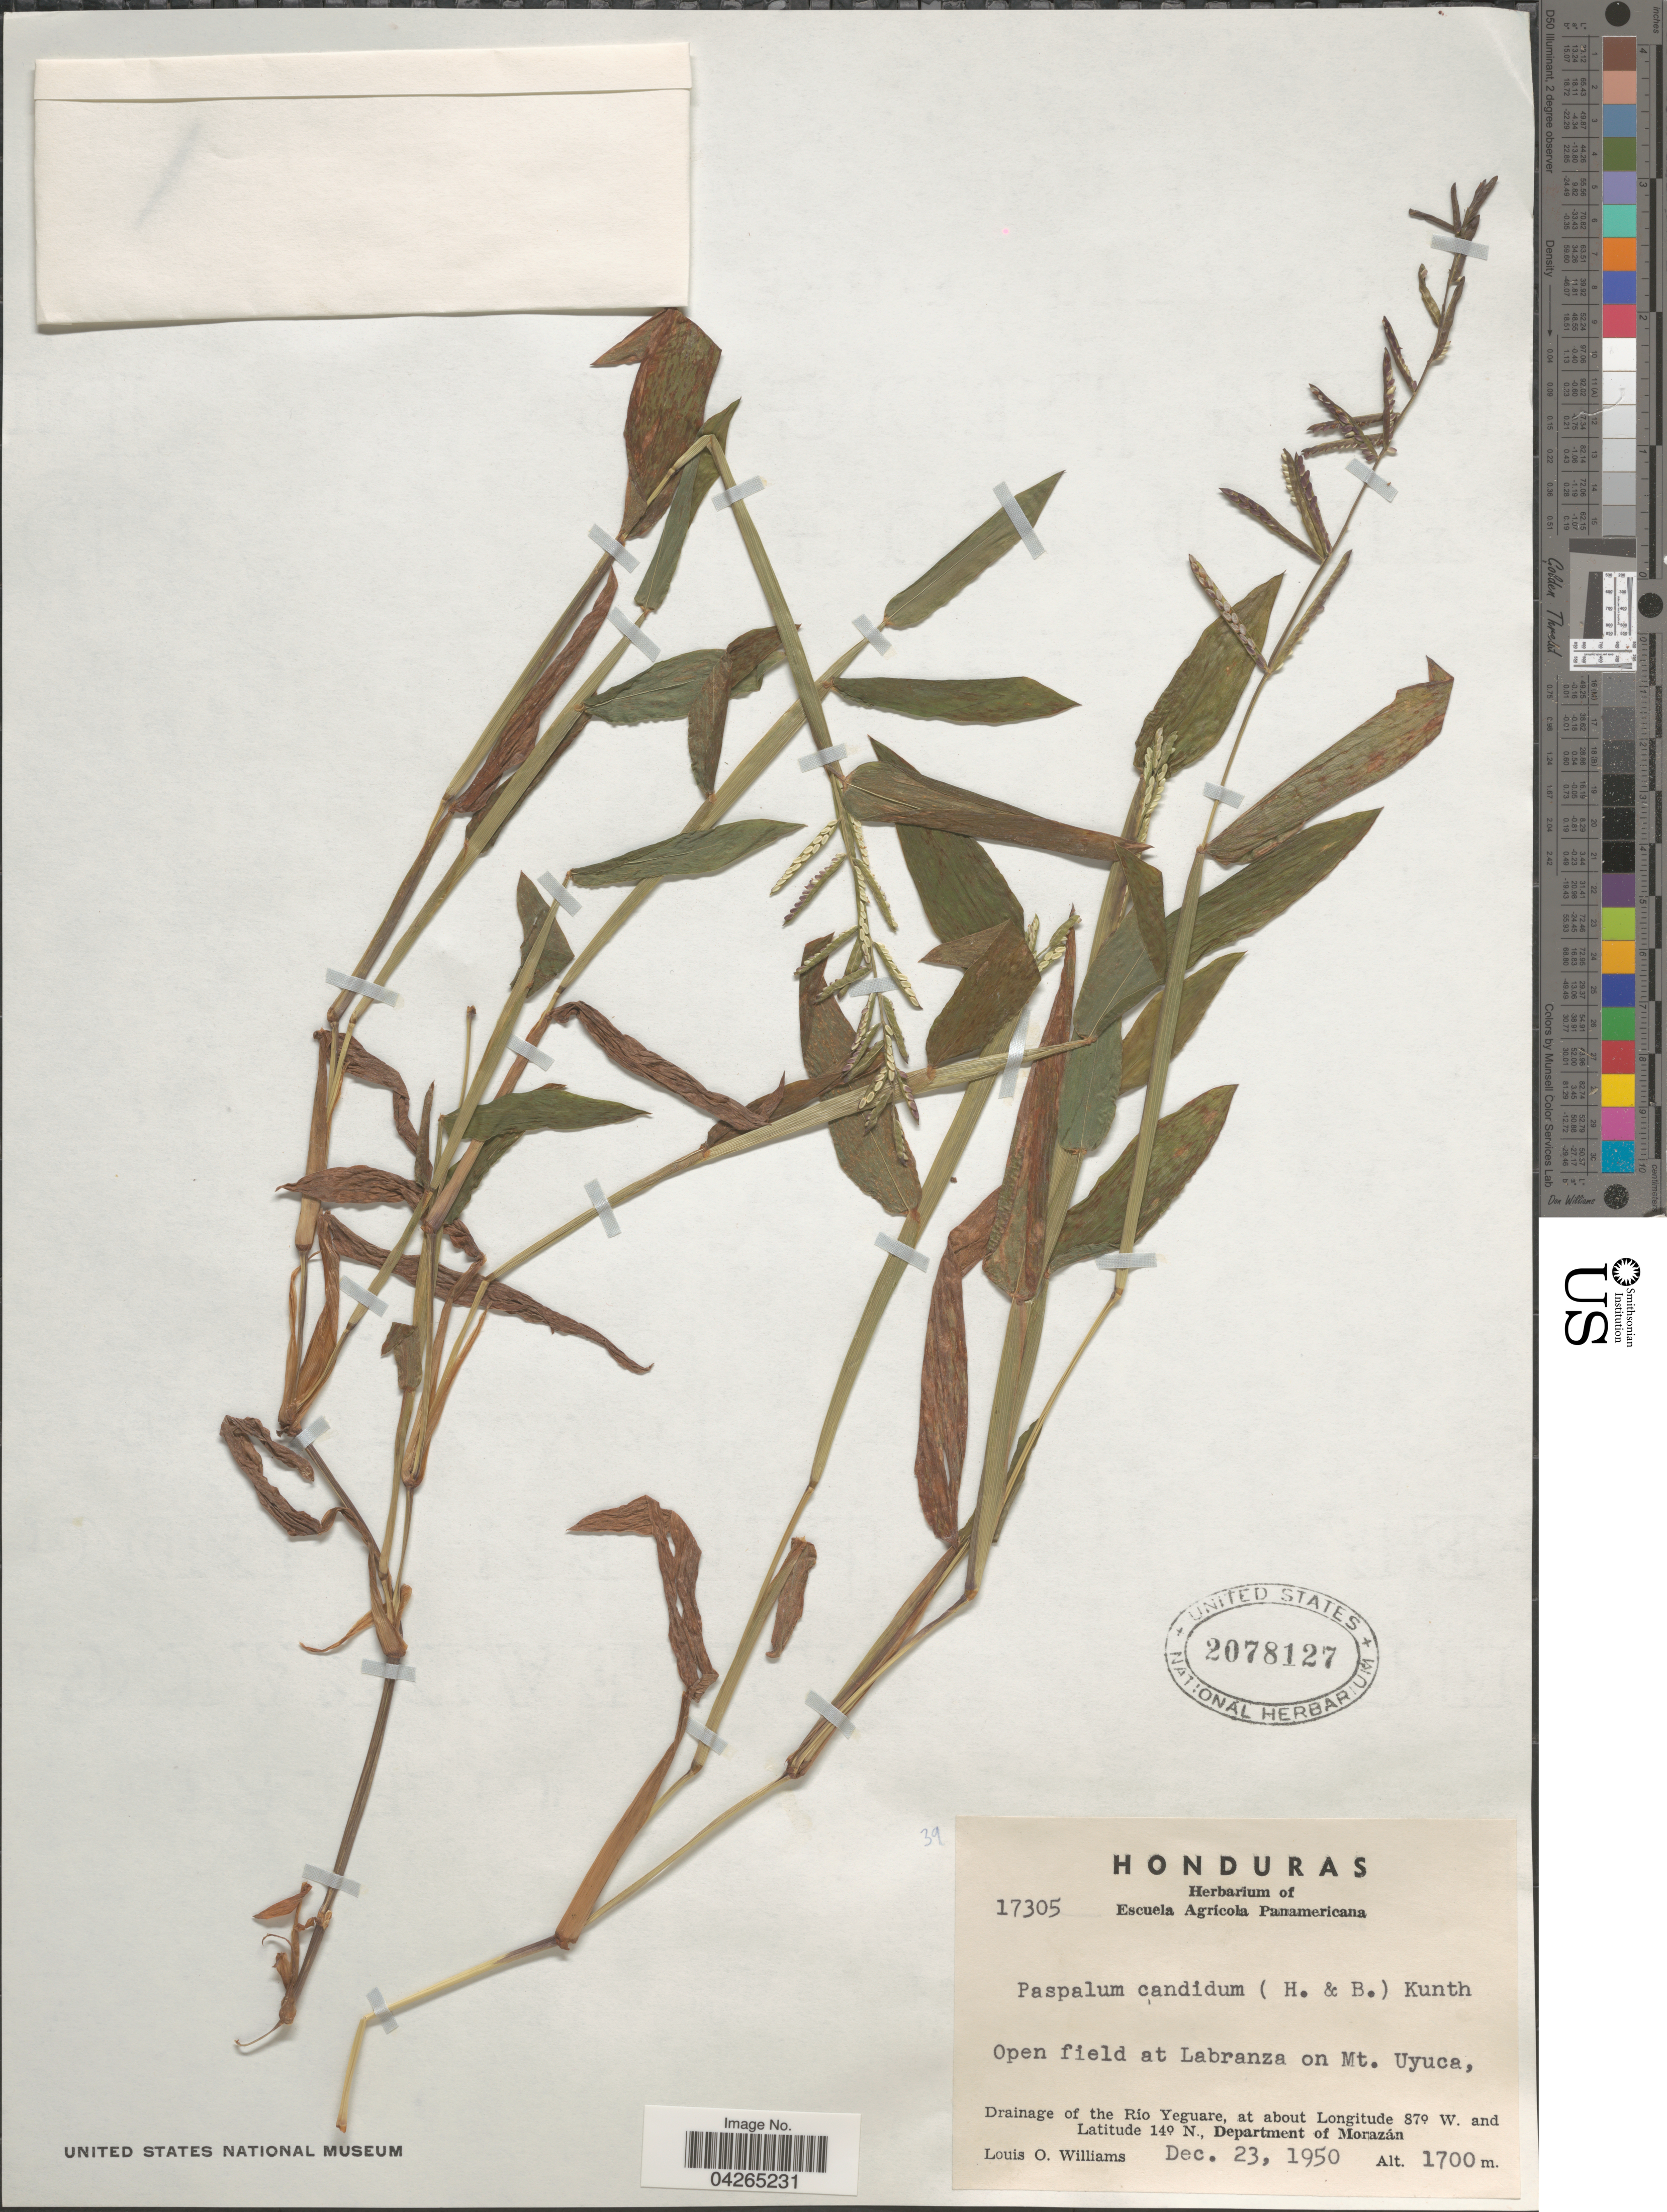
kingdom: Plantae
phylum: Tracheophyta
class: Liliopsida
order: Poales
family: Poaceae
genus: Paspalum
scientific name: Paspalum candidum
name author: (Humb. & Bonpl. ex Fleugge) Kunth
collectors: L. O. Williams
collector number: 17305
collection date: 1950-12-23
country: Honduras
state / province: Fco. Morazán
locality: Open field at Labranza on Mt. Uyuca, Drainage of the Río Yeguare, Department of Morazán.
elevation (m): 1700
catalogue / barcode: US 2078127